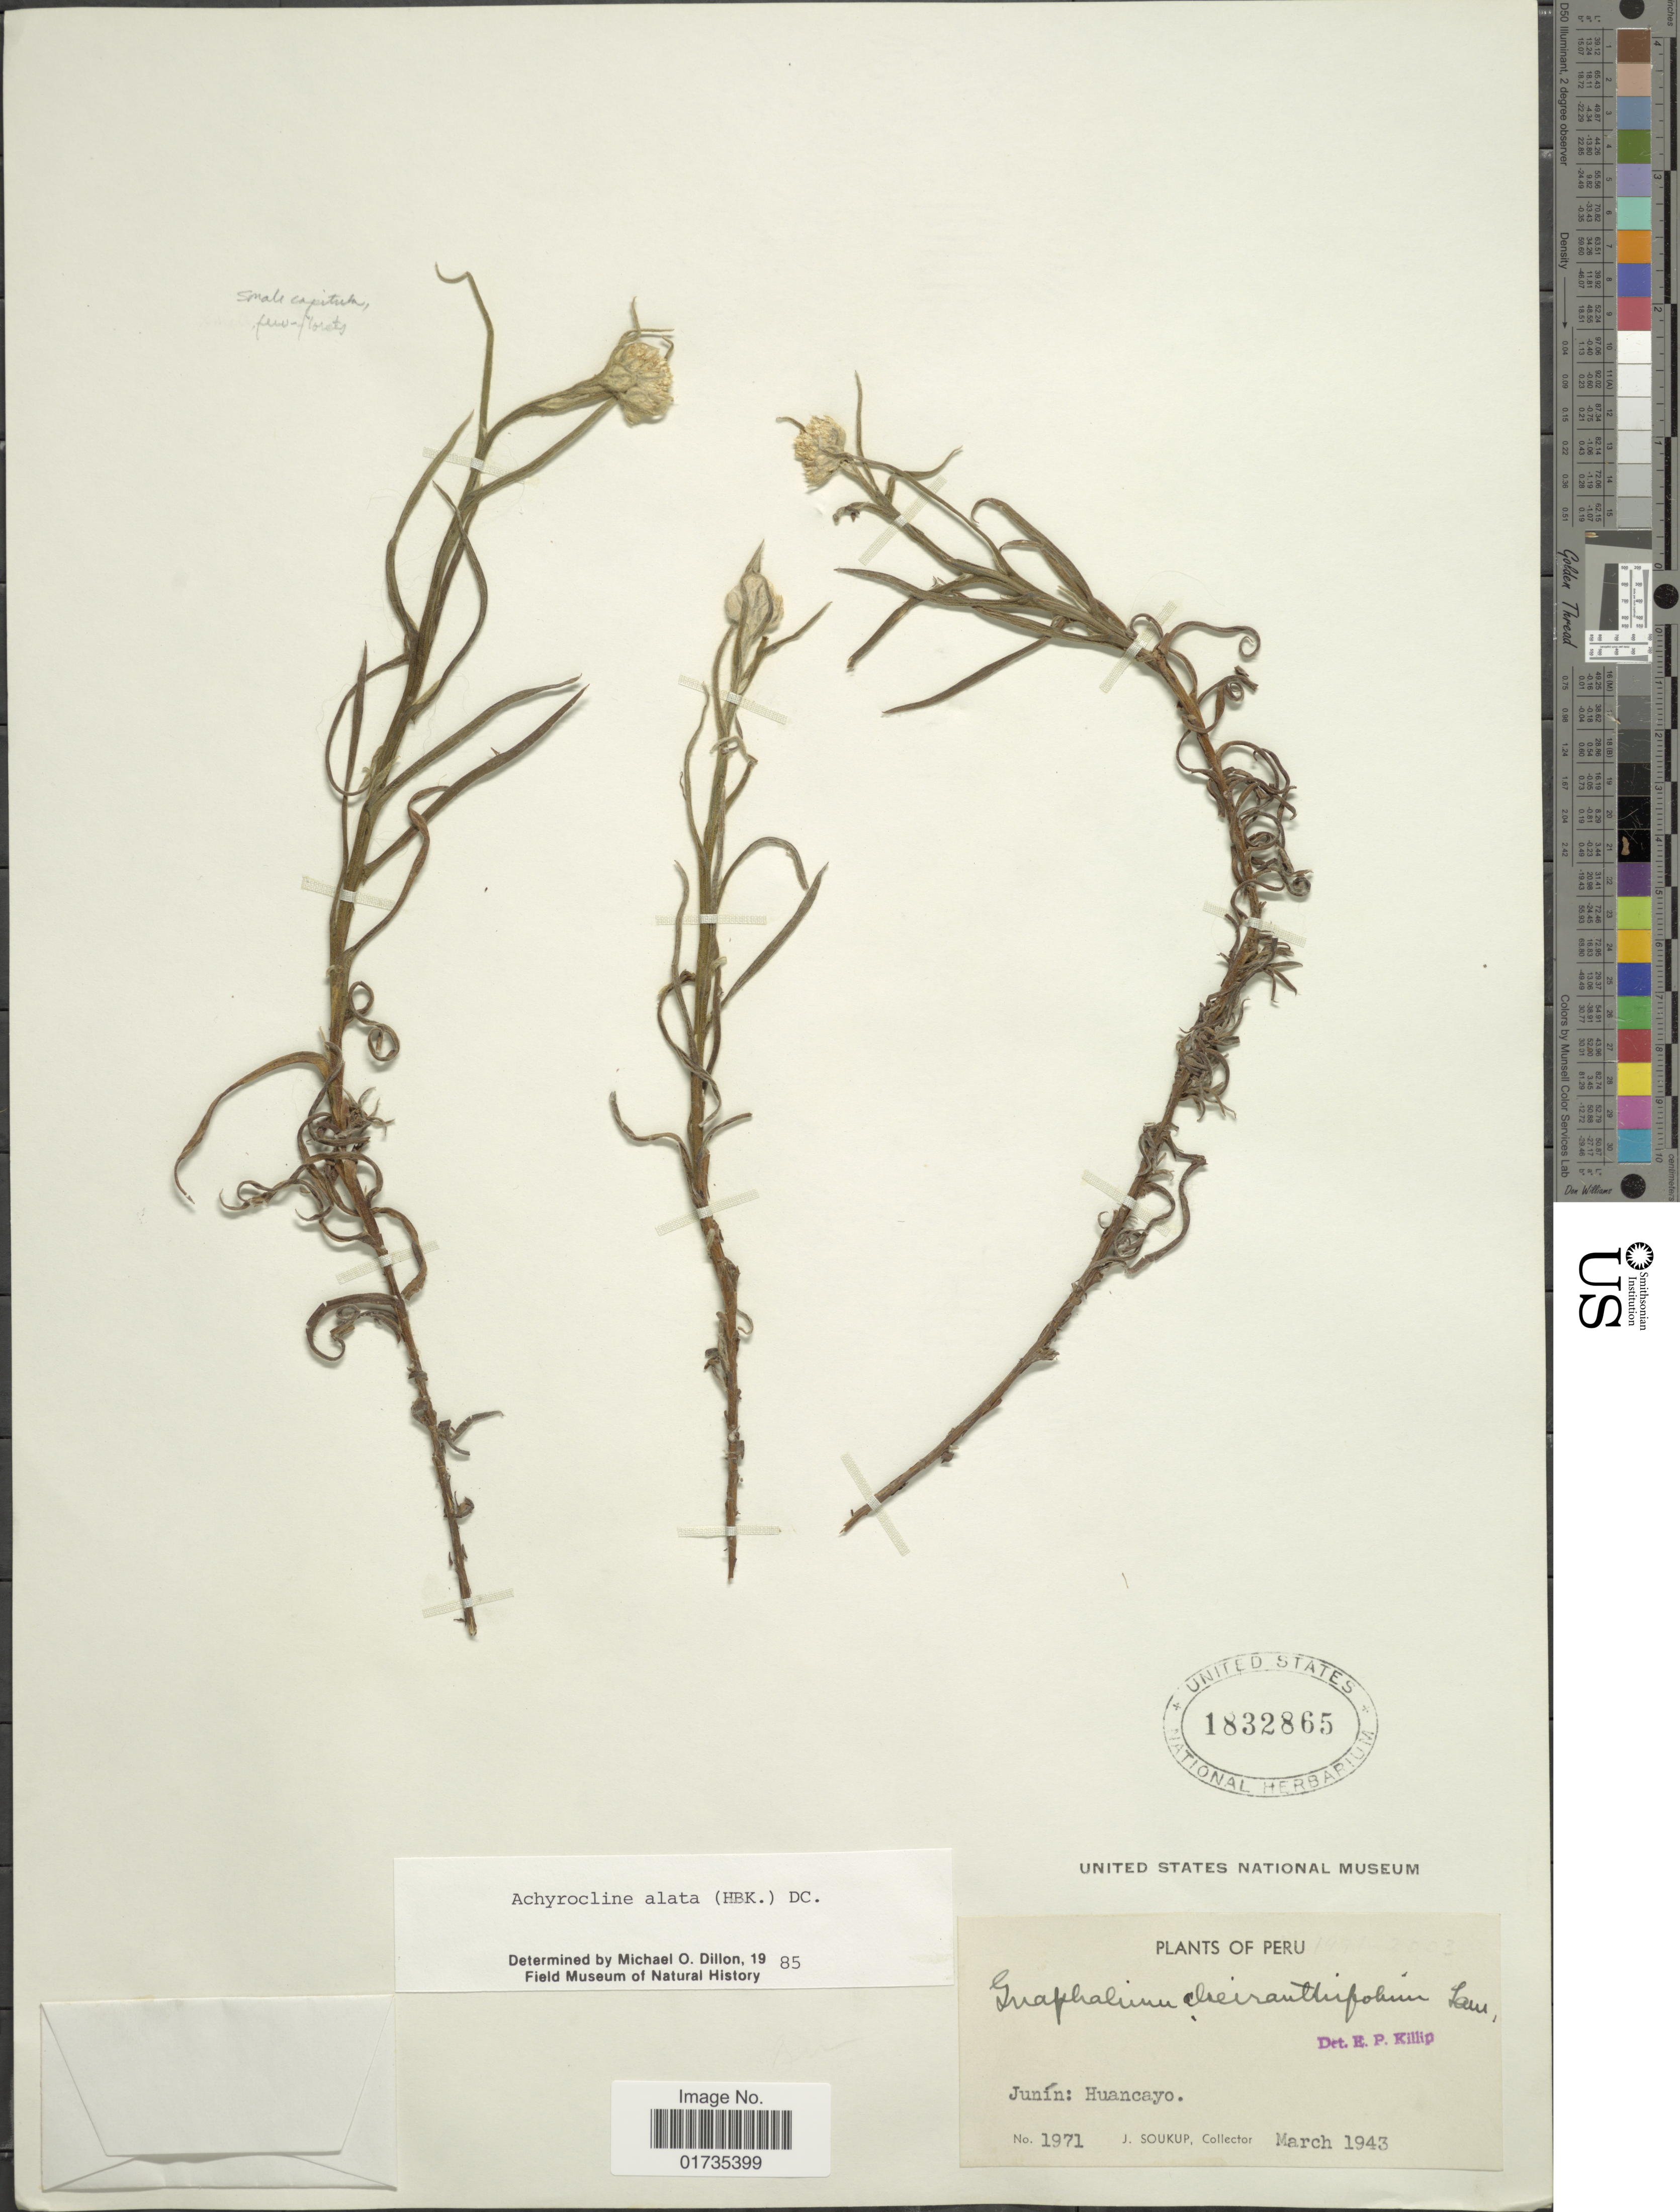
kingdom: Plantae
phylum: Tracheophyta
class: Magnoliopsida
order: Asterales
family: Asteraceae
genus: Achyrocline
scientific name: Achyrocline alata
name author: (Kunth) DC.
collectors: J. Soukup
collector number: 1971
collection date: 1943-03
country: Peru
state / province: Junín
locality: Peru. Junín: Huancayo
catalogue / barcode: US 1832865